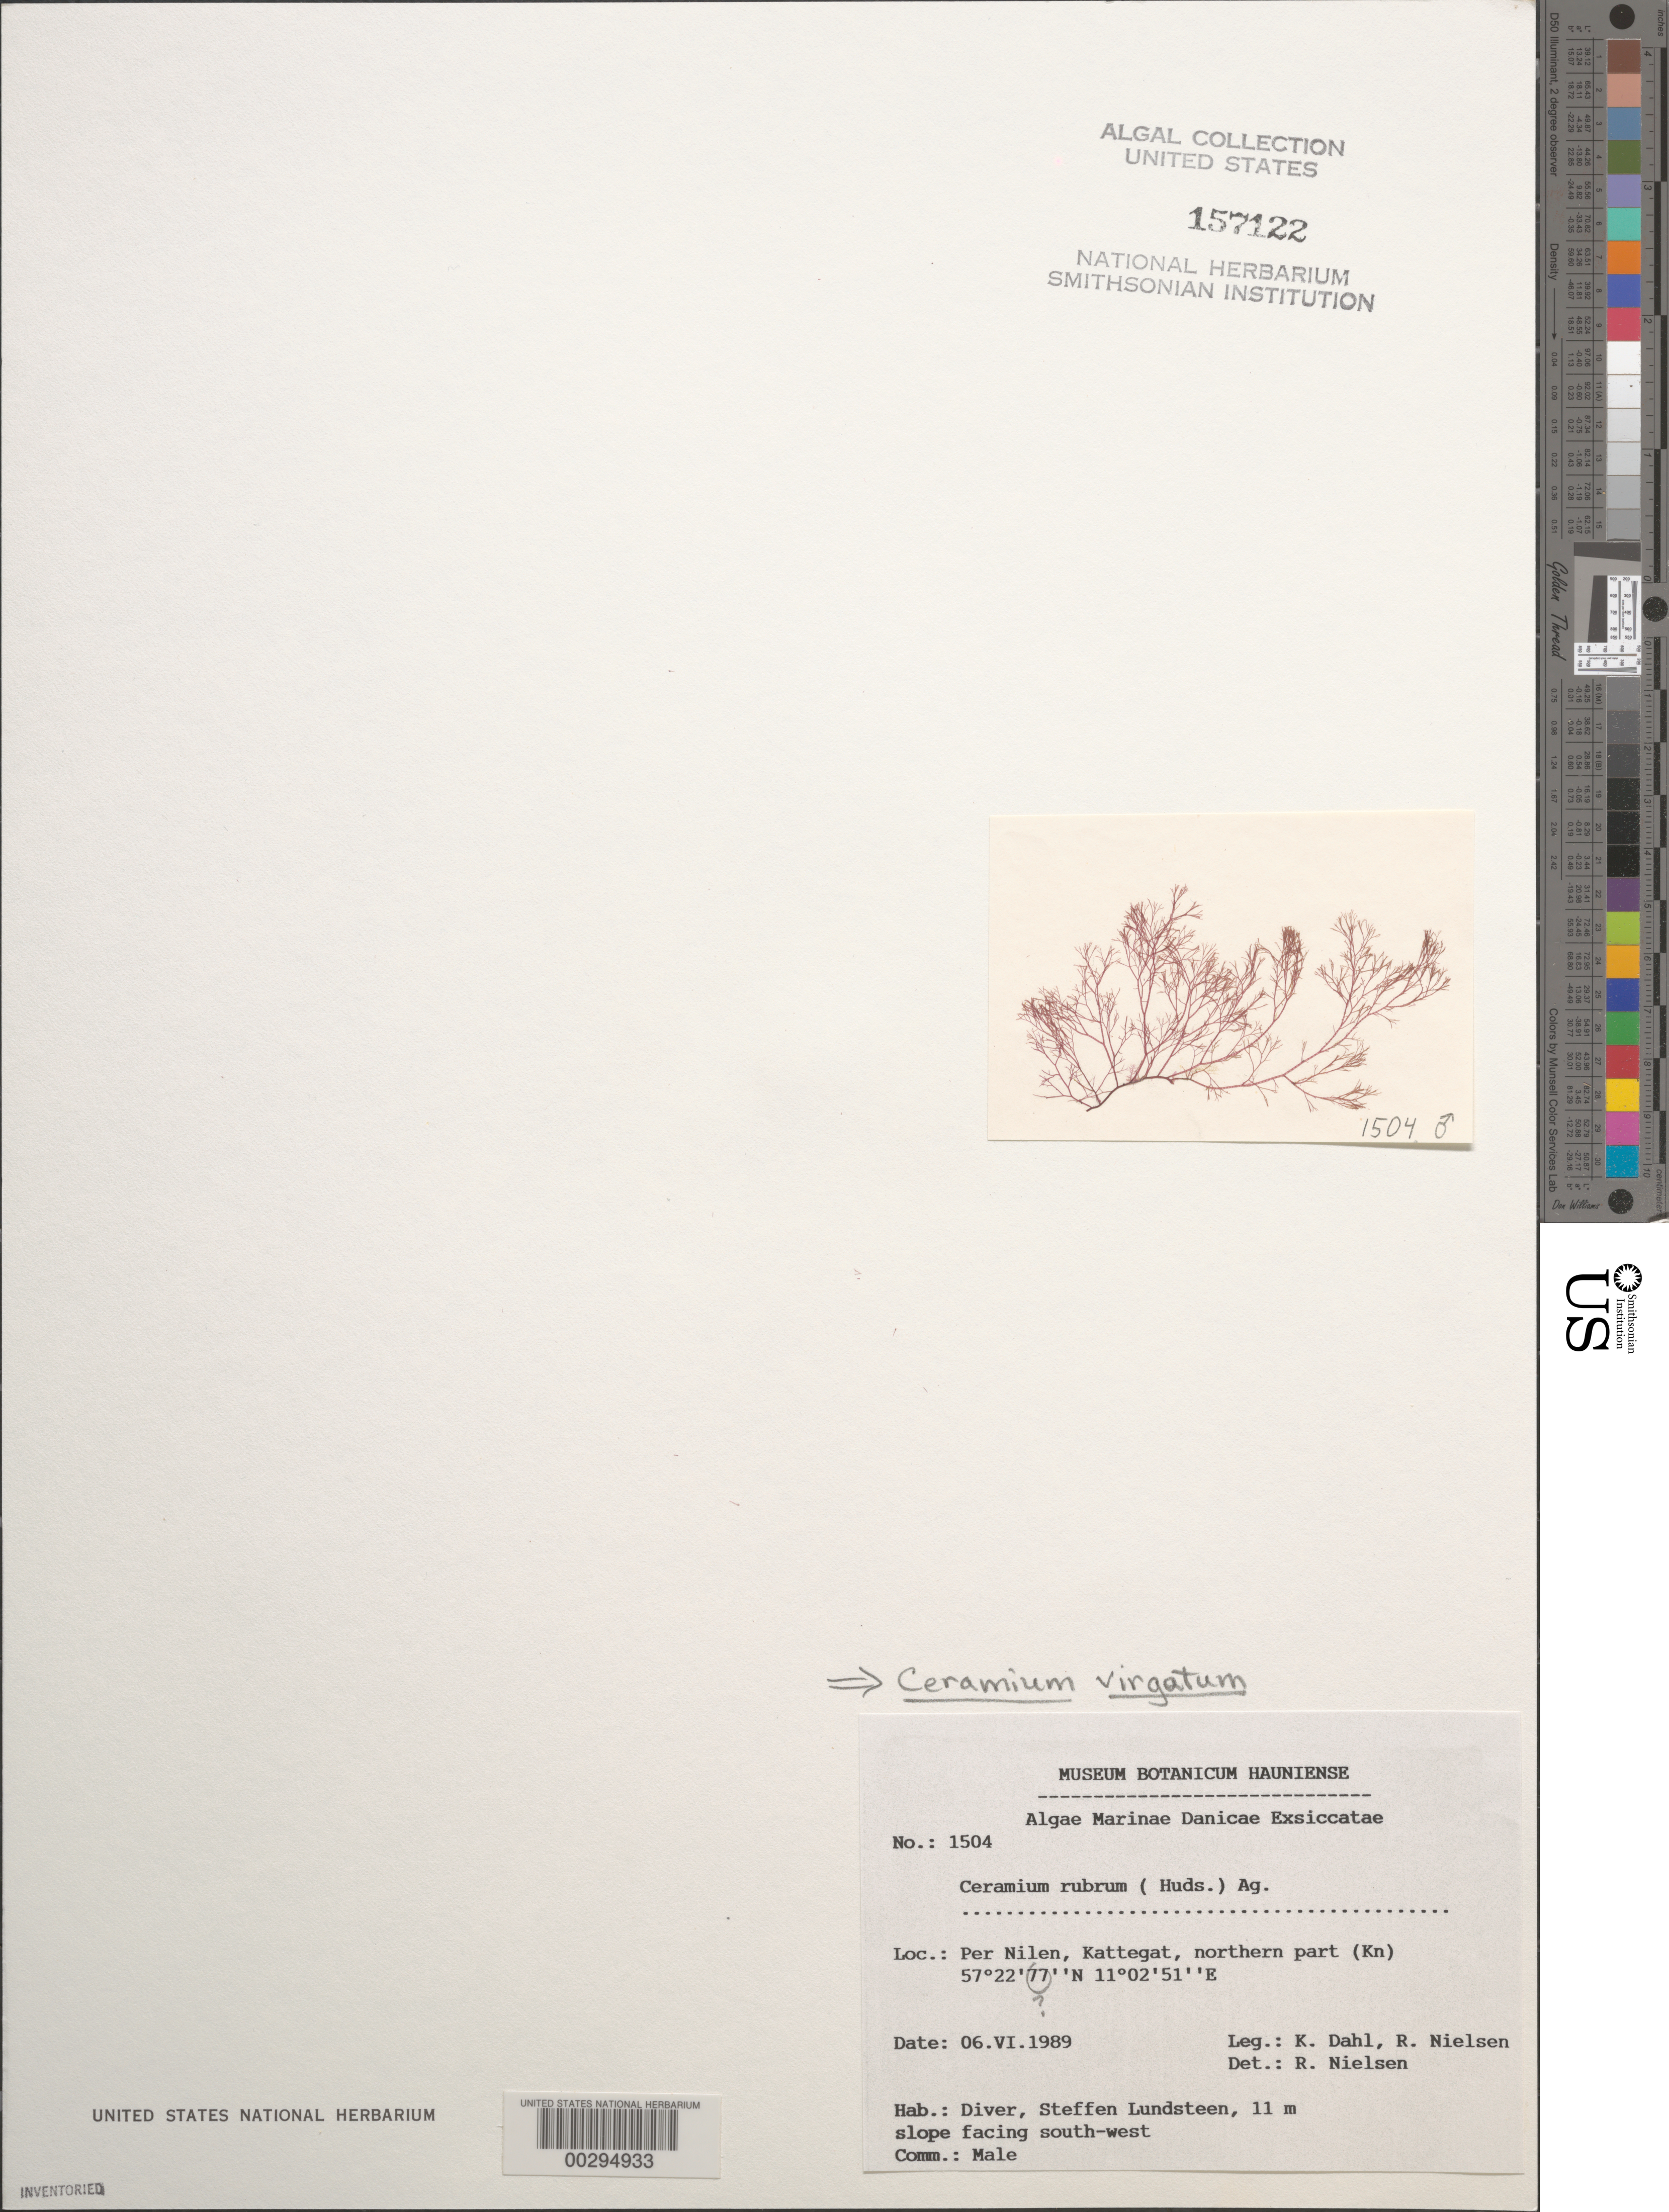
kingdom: Plantae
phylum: Rhodophyta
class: Florideophyceae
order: Ceramiales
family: Ceramiaceae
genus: Ceramium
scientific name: Ceramium virgatum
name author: Roth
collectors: K. Dahl & R. Nielsen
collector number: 1504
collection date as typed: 06 Jun 1989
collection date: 1989-06-06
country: Denmark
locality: Per Nilen, Kattegat, northern part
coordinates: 57 22'77"N, 11 02'55"E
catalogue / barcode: US 157122